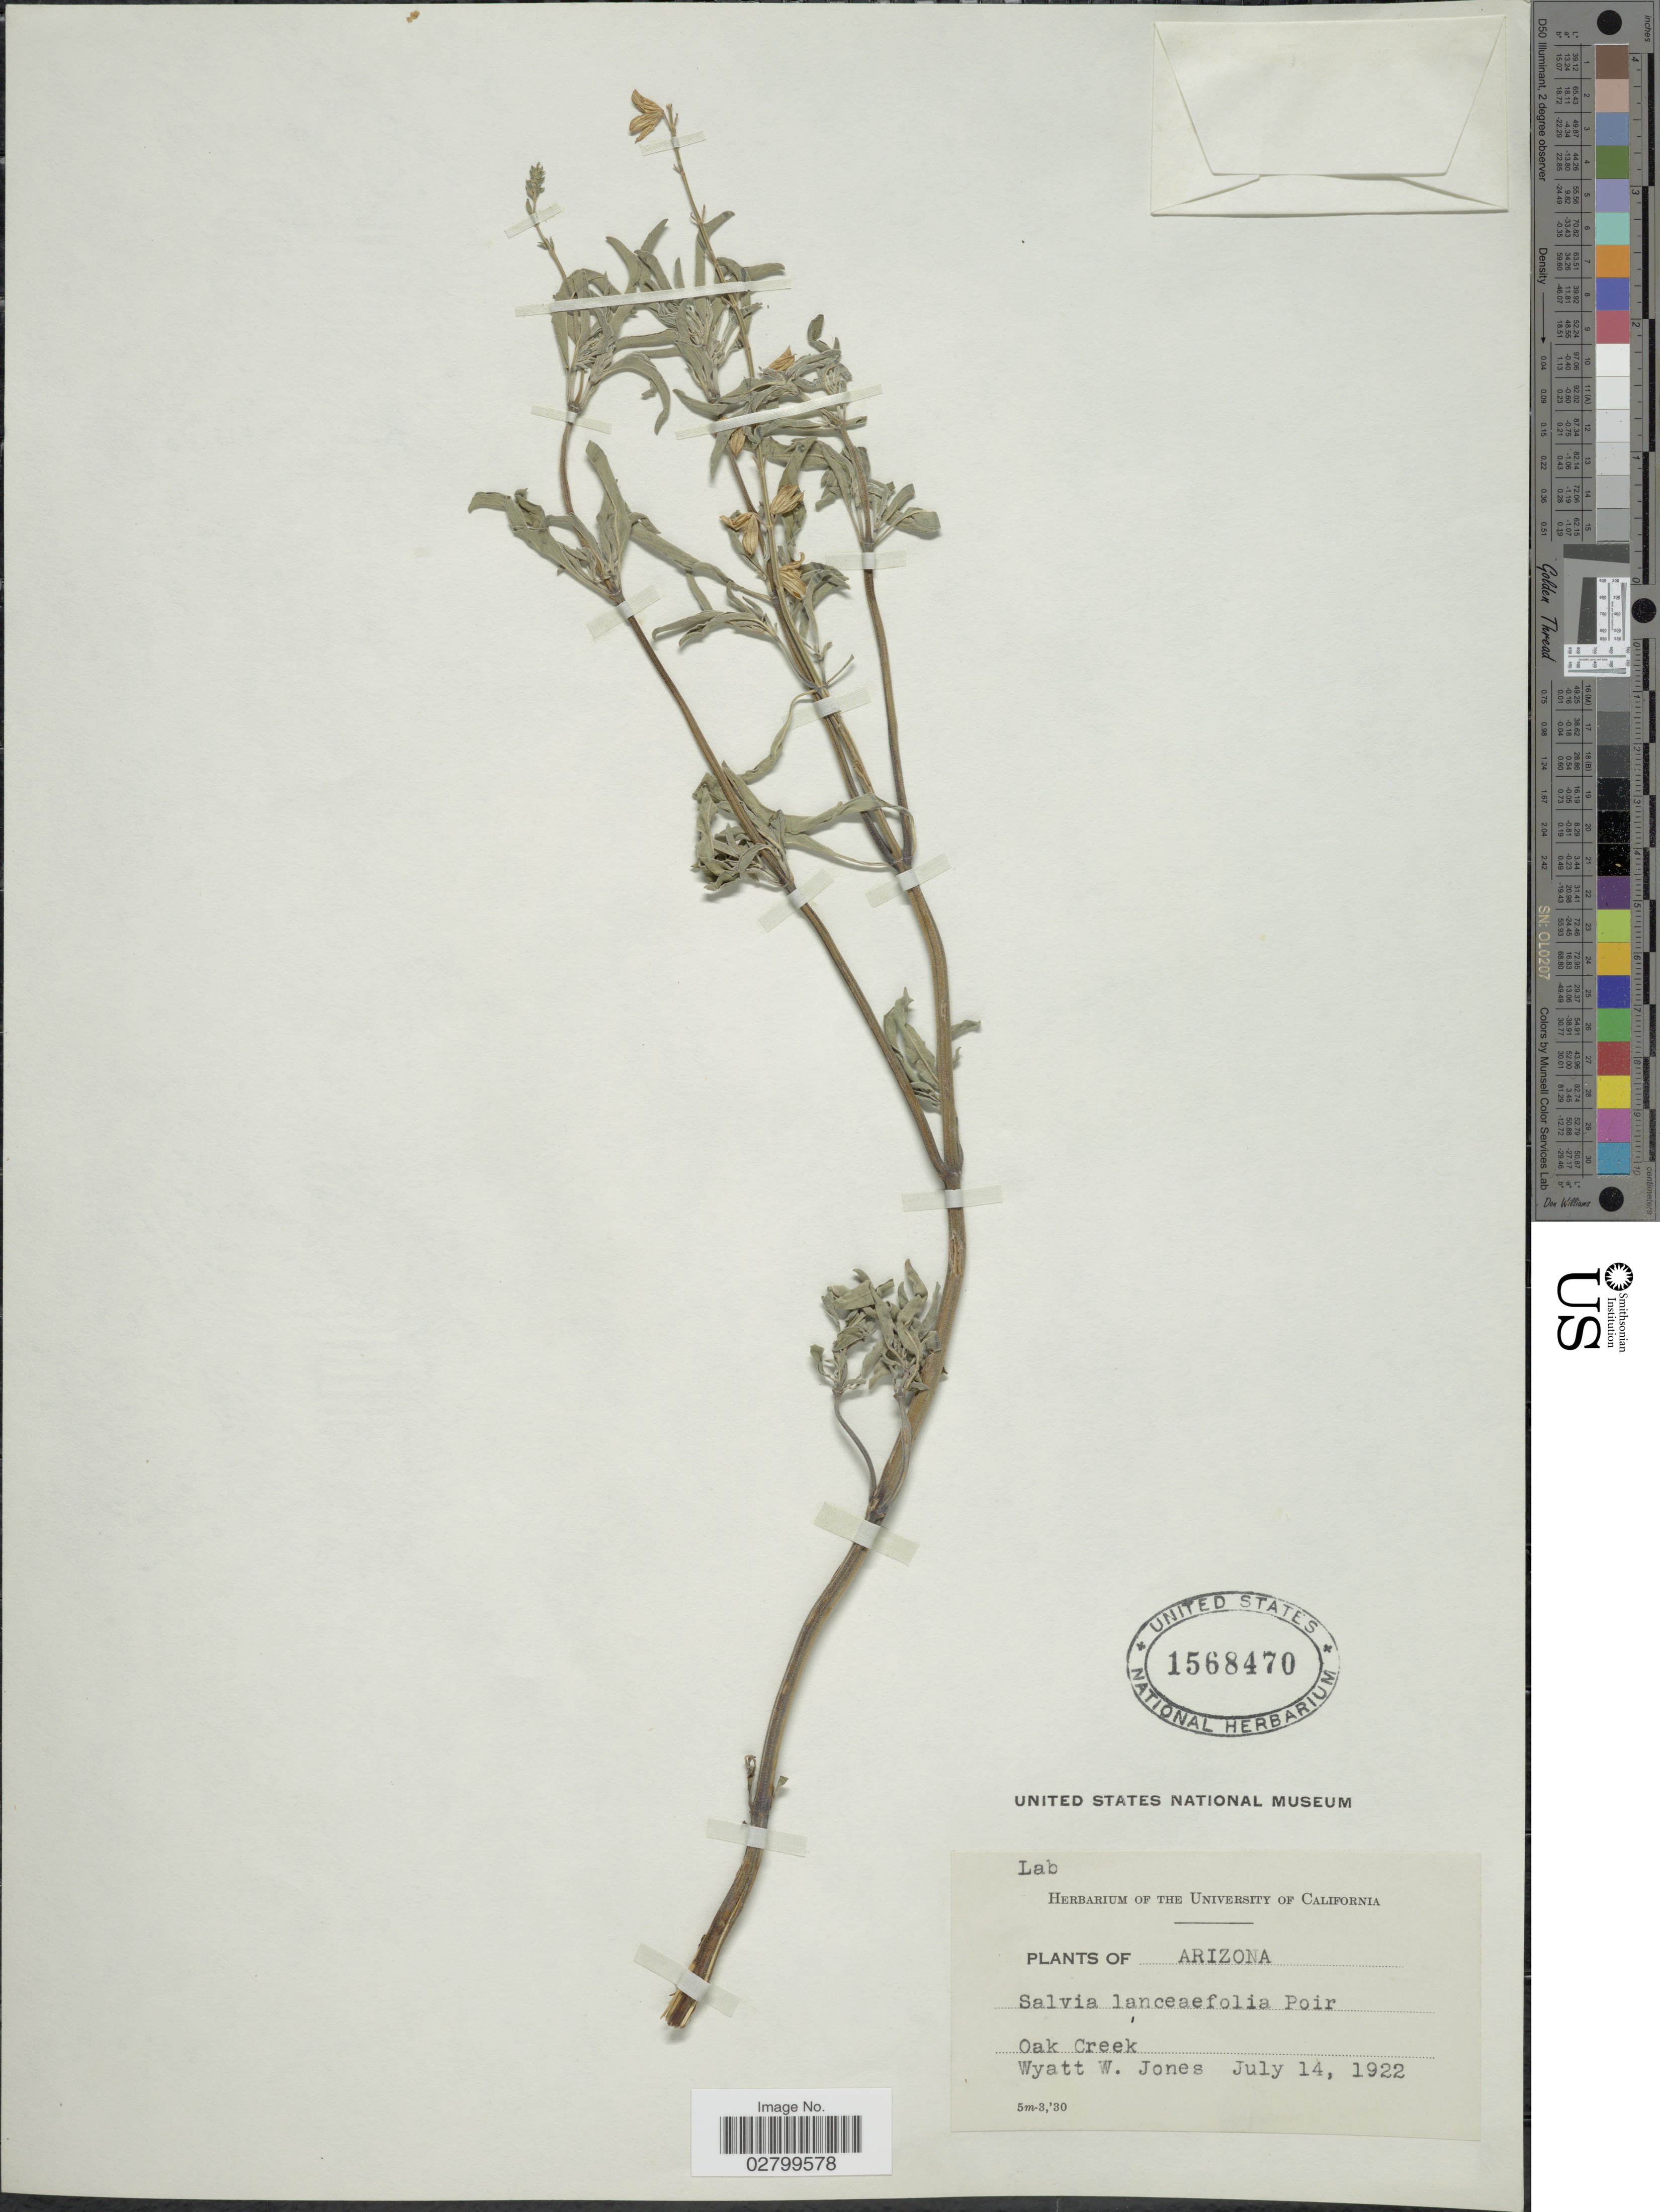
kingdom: Plantae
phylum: Tracheophyta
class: Magnoliopsida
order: Lamiales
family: Lamiaceae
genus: Salvia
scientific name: Salvia lanceolata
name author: Brouss.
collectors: W. W. Jones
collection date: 1922-07-14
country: United States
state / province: Arizona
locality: Oak Creek.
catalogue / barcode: US 1568470